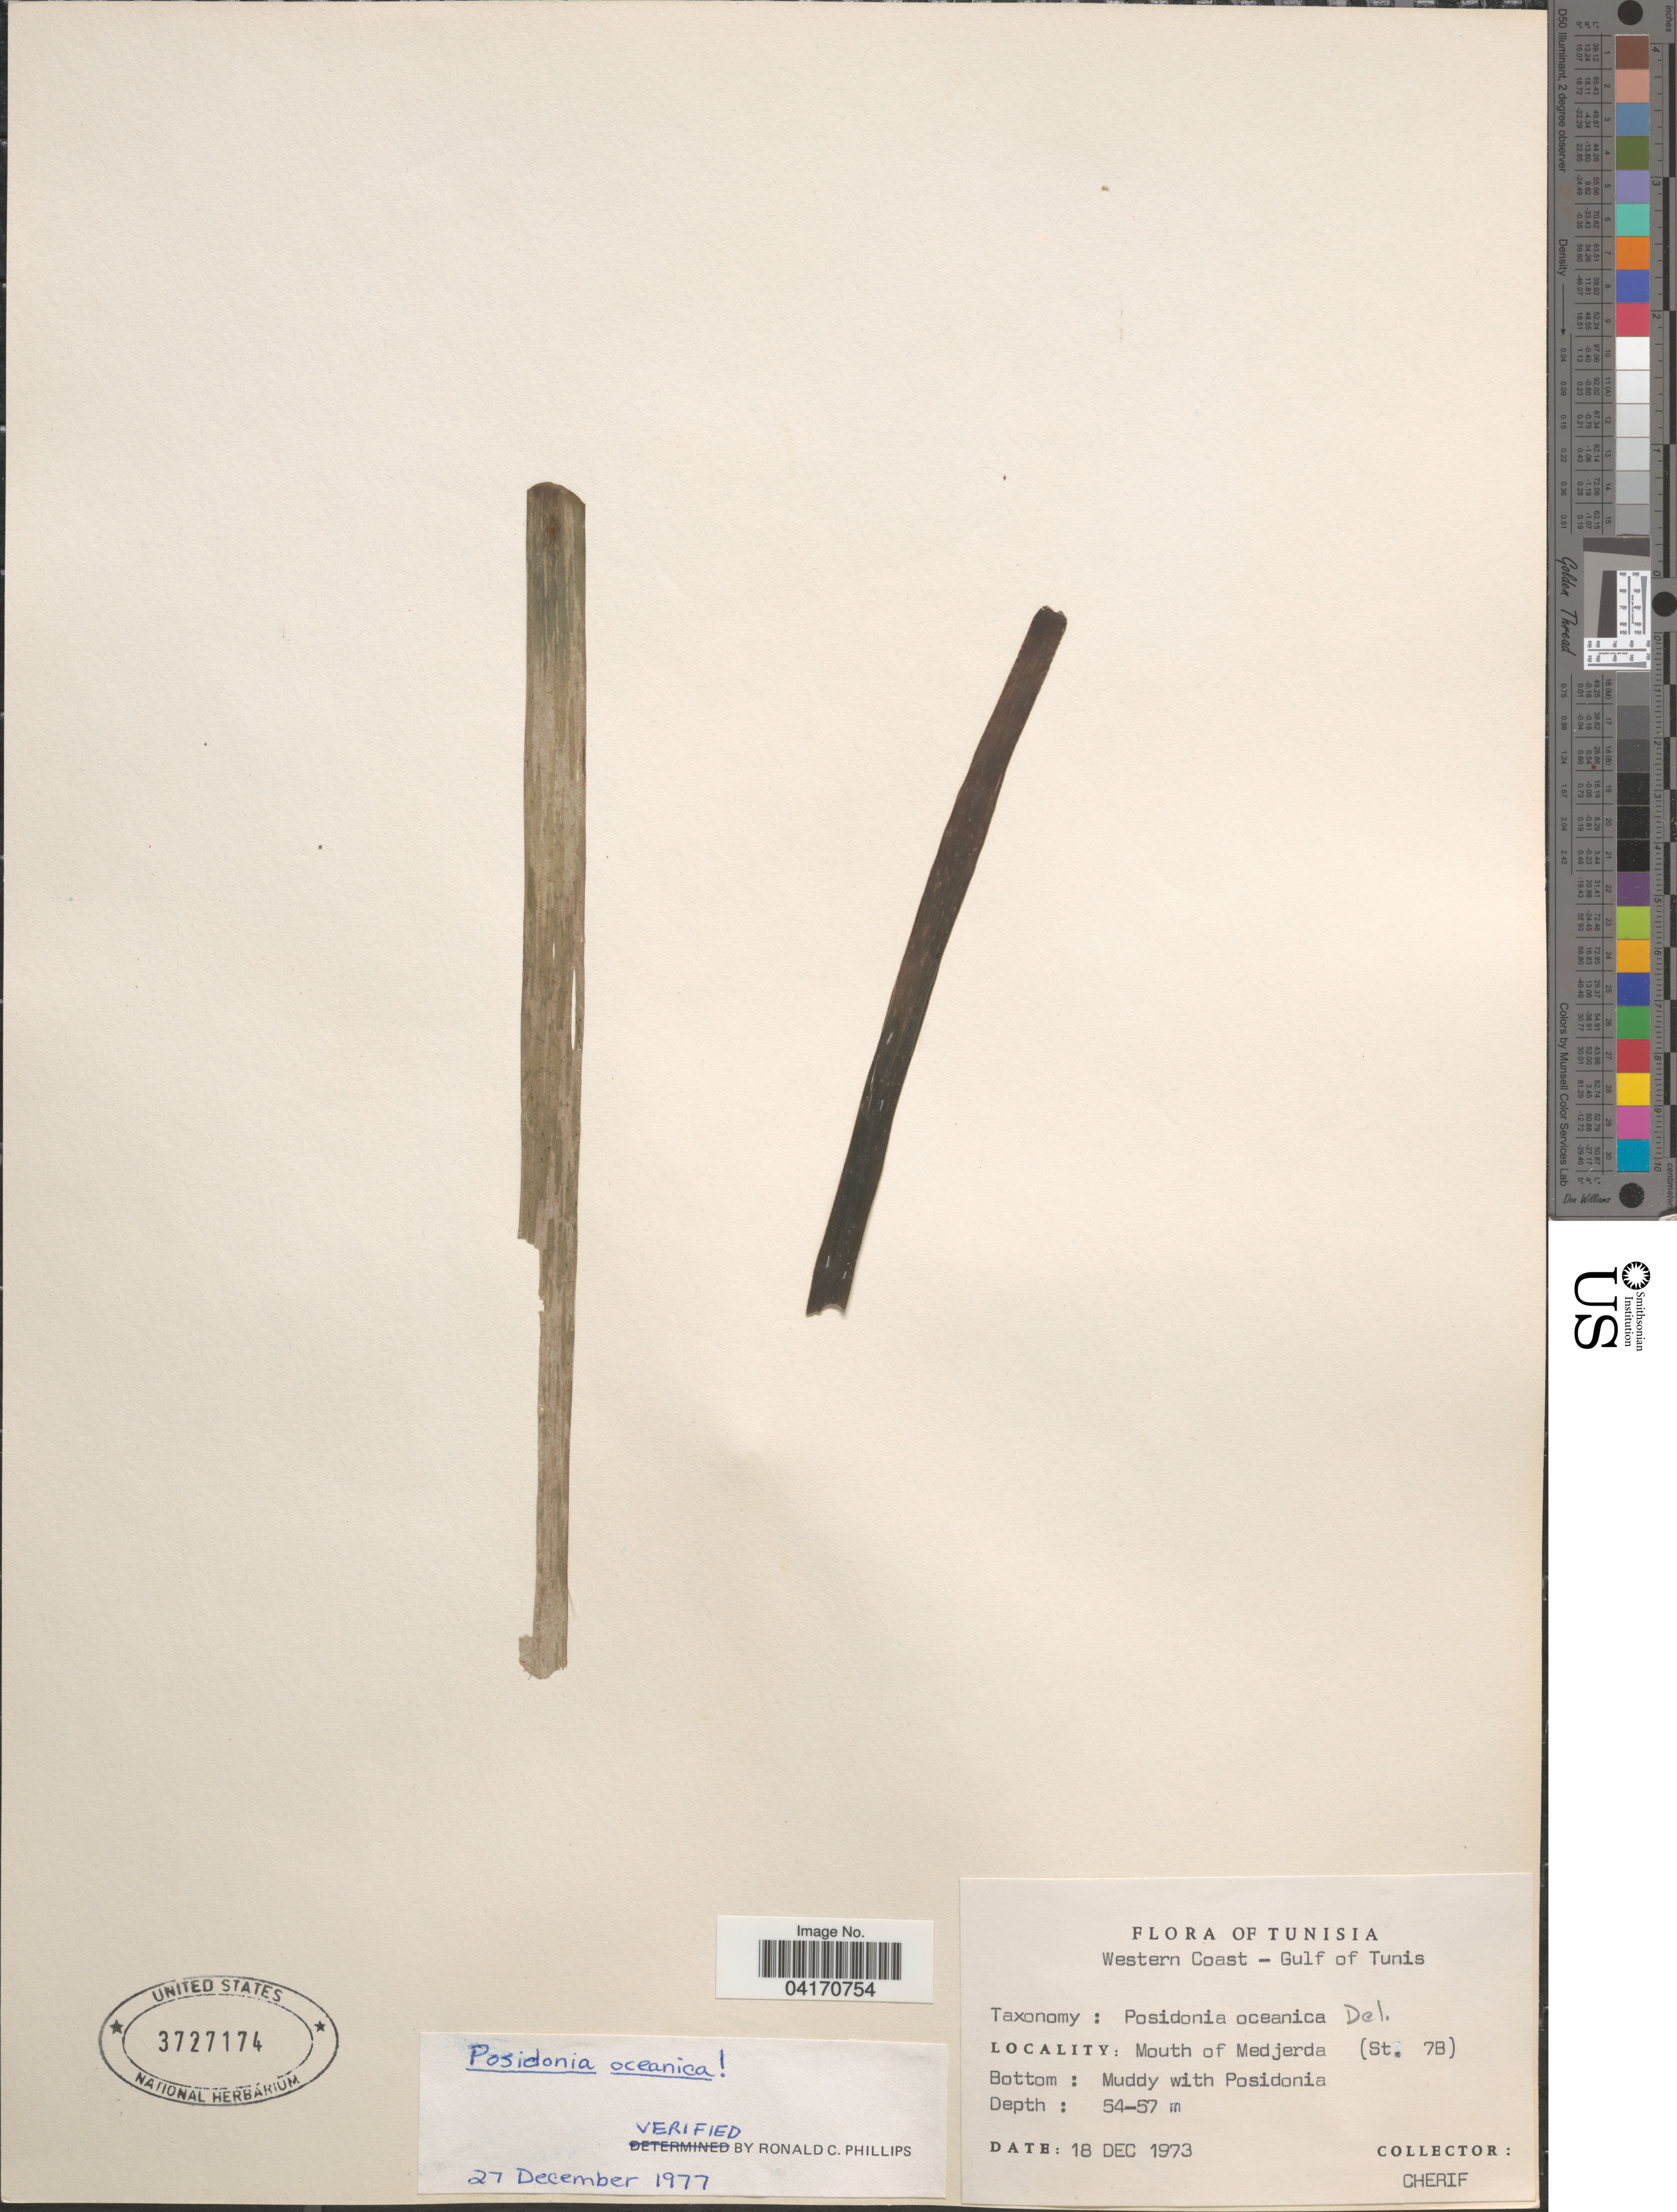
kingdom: Plantae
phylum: Tracheophyta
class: Liliopsida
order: Alismatales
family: Posidoniaceae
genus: Posidonia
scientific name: Posidonia oceanica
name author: (L.) Delile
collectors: -. Cherif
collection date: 1973-12-18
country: Tunisia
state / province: Tunis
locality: Western Coast - Gulf of Tunis. Mouth of Medjerda (St. 78).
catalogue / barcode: US 3727174